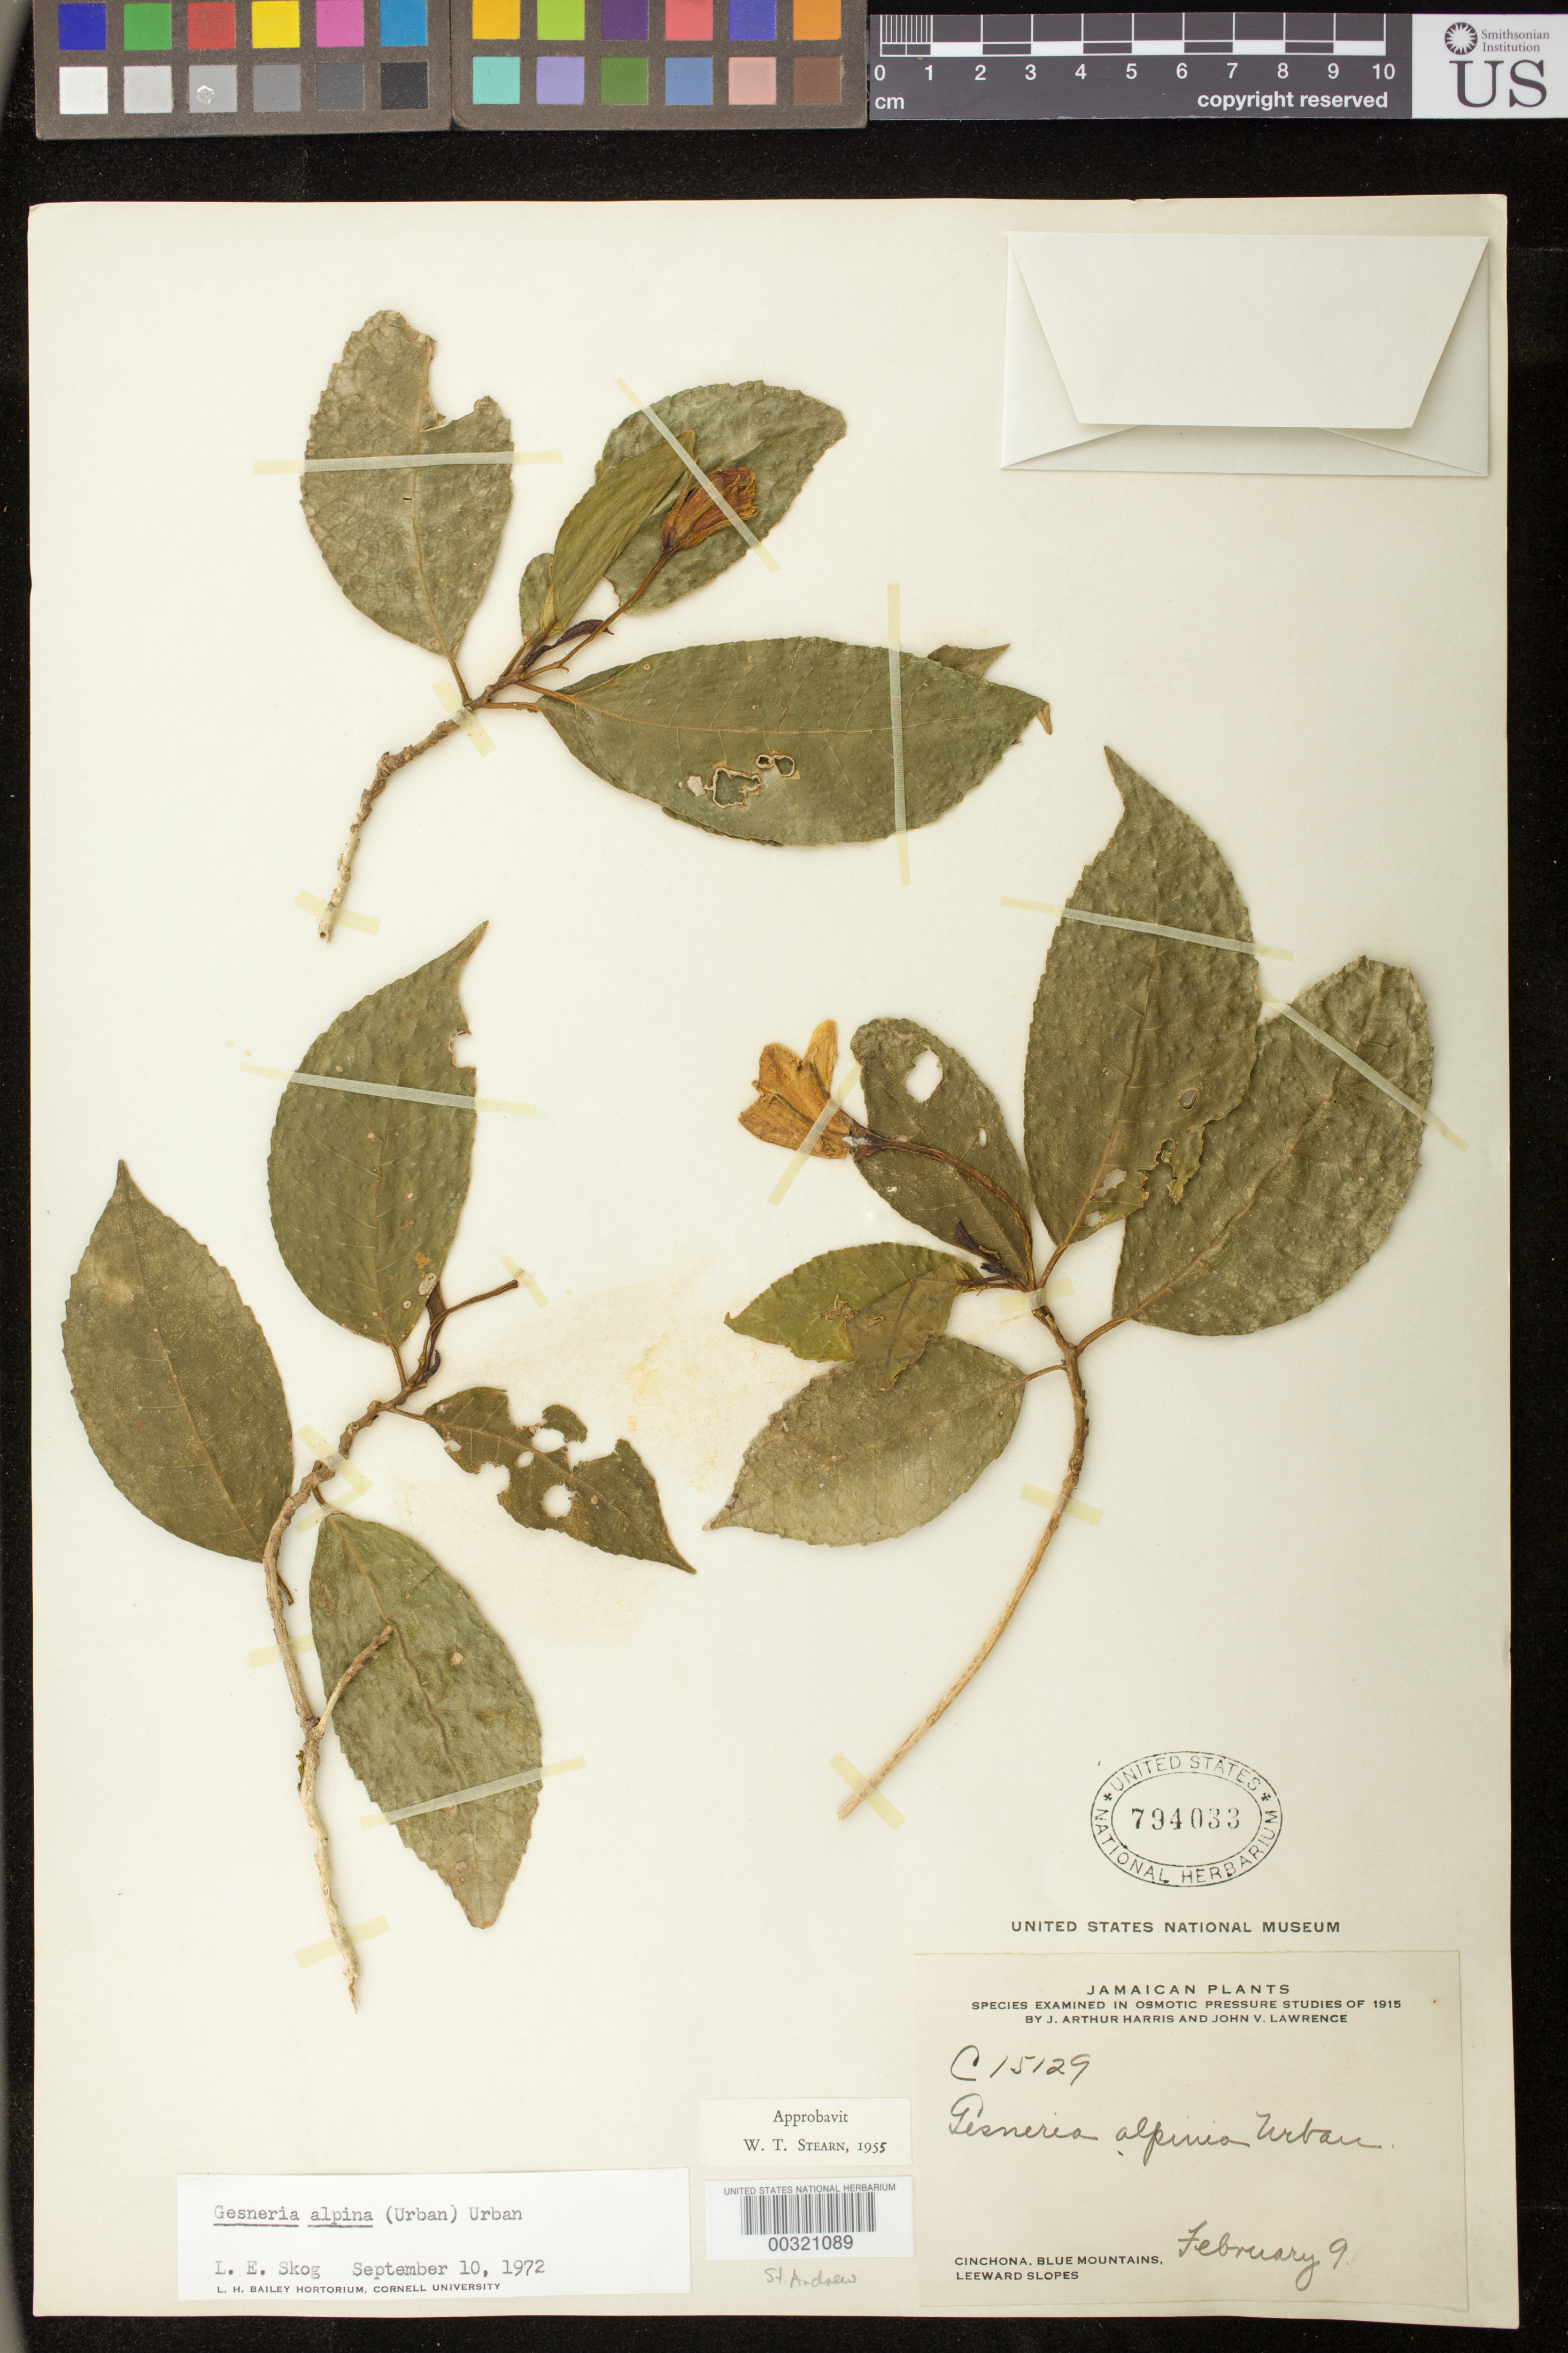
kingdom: Plantae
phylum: Tracheophyta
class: Magnoliopsida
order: Lamiales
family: Gesneriaceae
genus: Gesneria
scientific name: Gesneria alpina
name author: (Urb.) Urb.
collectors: J. A. Harris & J. Lawrence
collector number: C 15129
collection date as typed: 09 Feb 1915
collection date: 1915-02-09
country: Jamaica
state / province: Saint Andrew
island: Jamaica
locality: Cinchona, Blue Mountains, leeward slopes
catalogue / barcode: US 794033